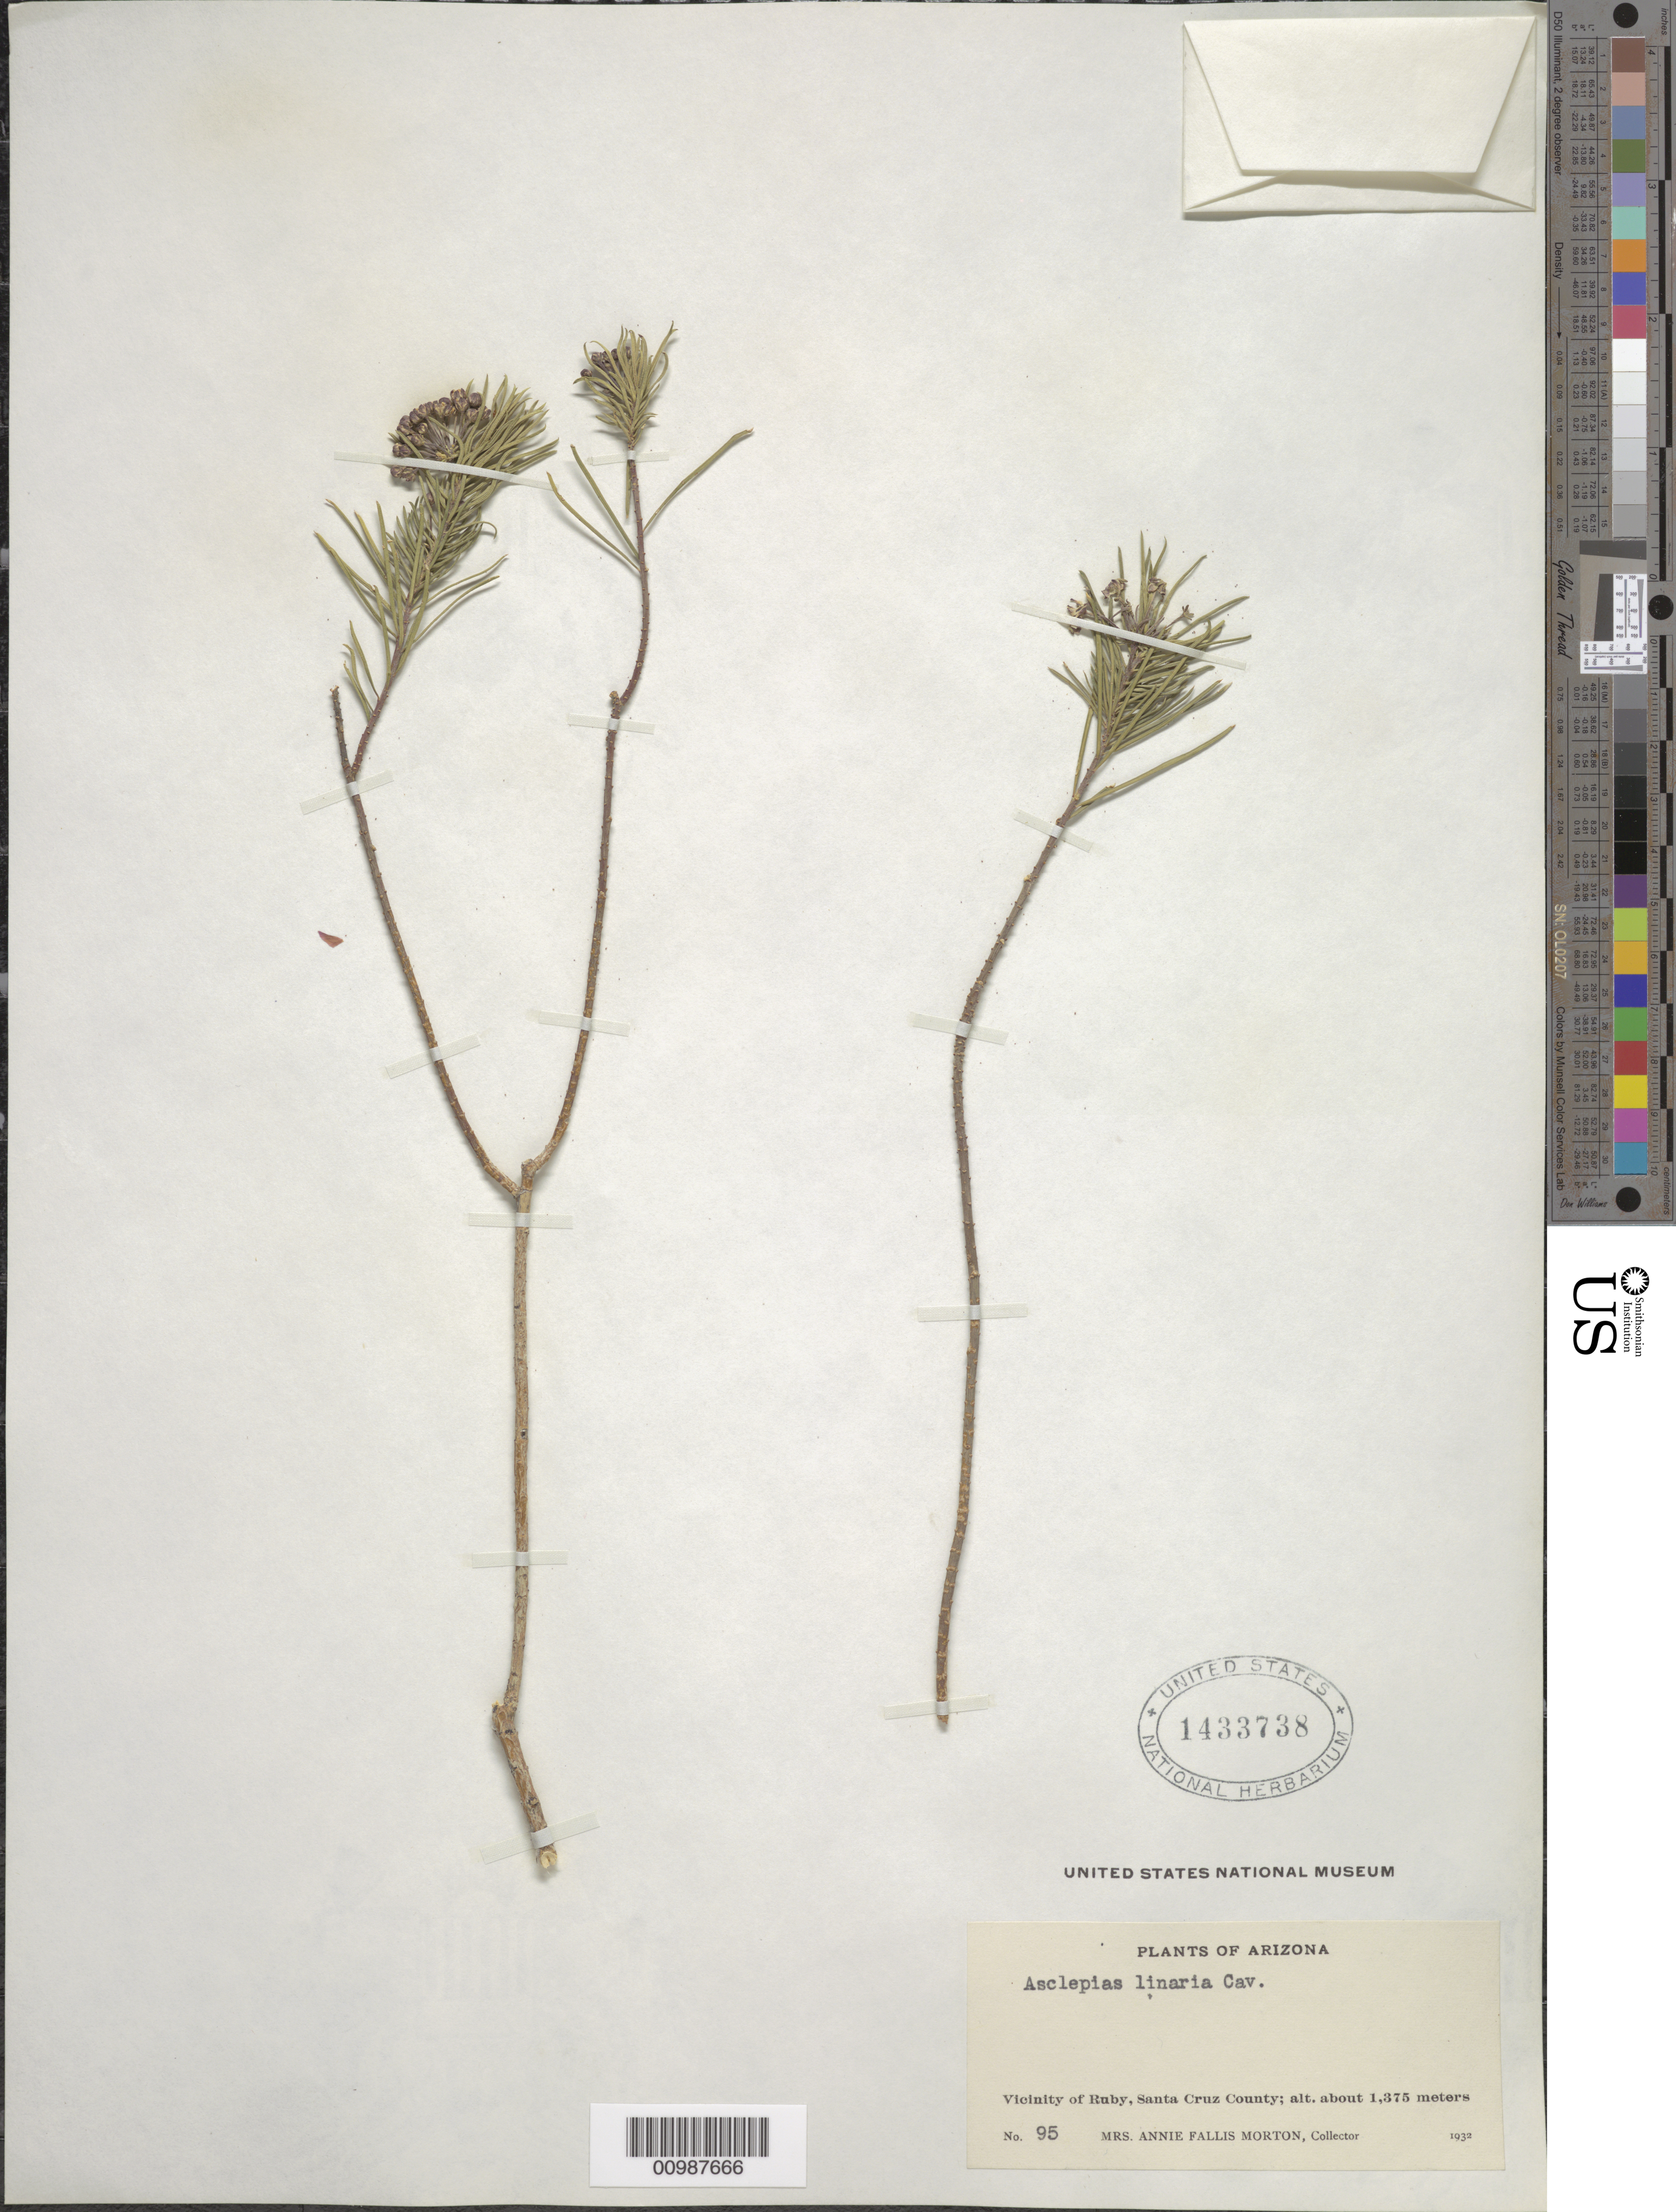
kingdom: Plantae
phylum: Tracheophyta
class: Magnoliopsida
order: Gentianales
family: Apocynaceae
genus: Asclepias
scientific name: Asclepias linaria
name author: Cav.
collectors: A. F. Faillia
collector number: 95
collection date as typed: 1932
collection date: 1932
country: United States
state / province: Arizona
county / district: Santa Cruz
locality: Vicinity of Ruby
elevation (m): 1375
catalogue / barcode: US 1433738